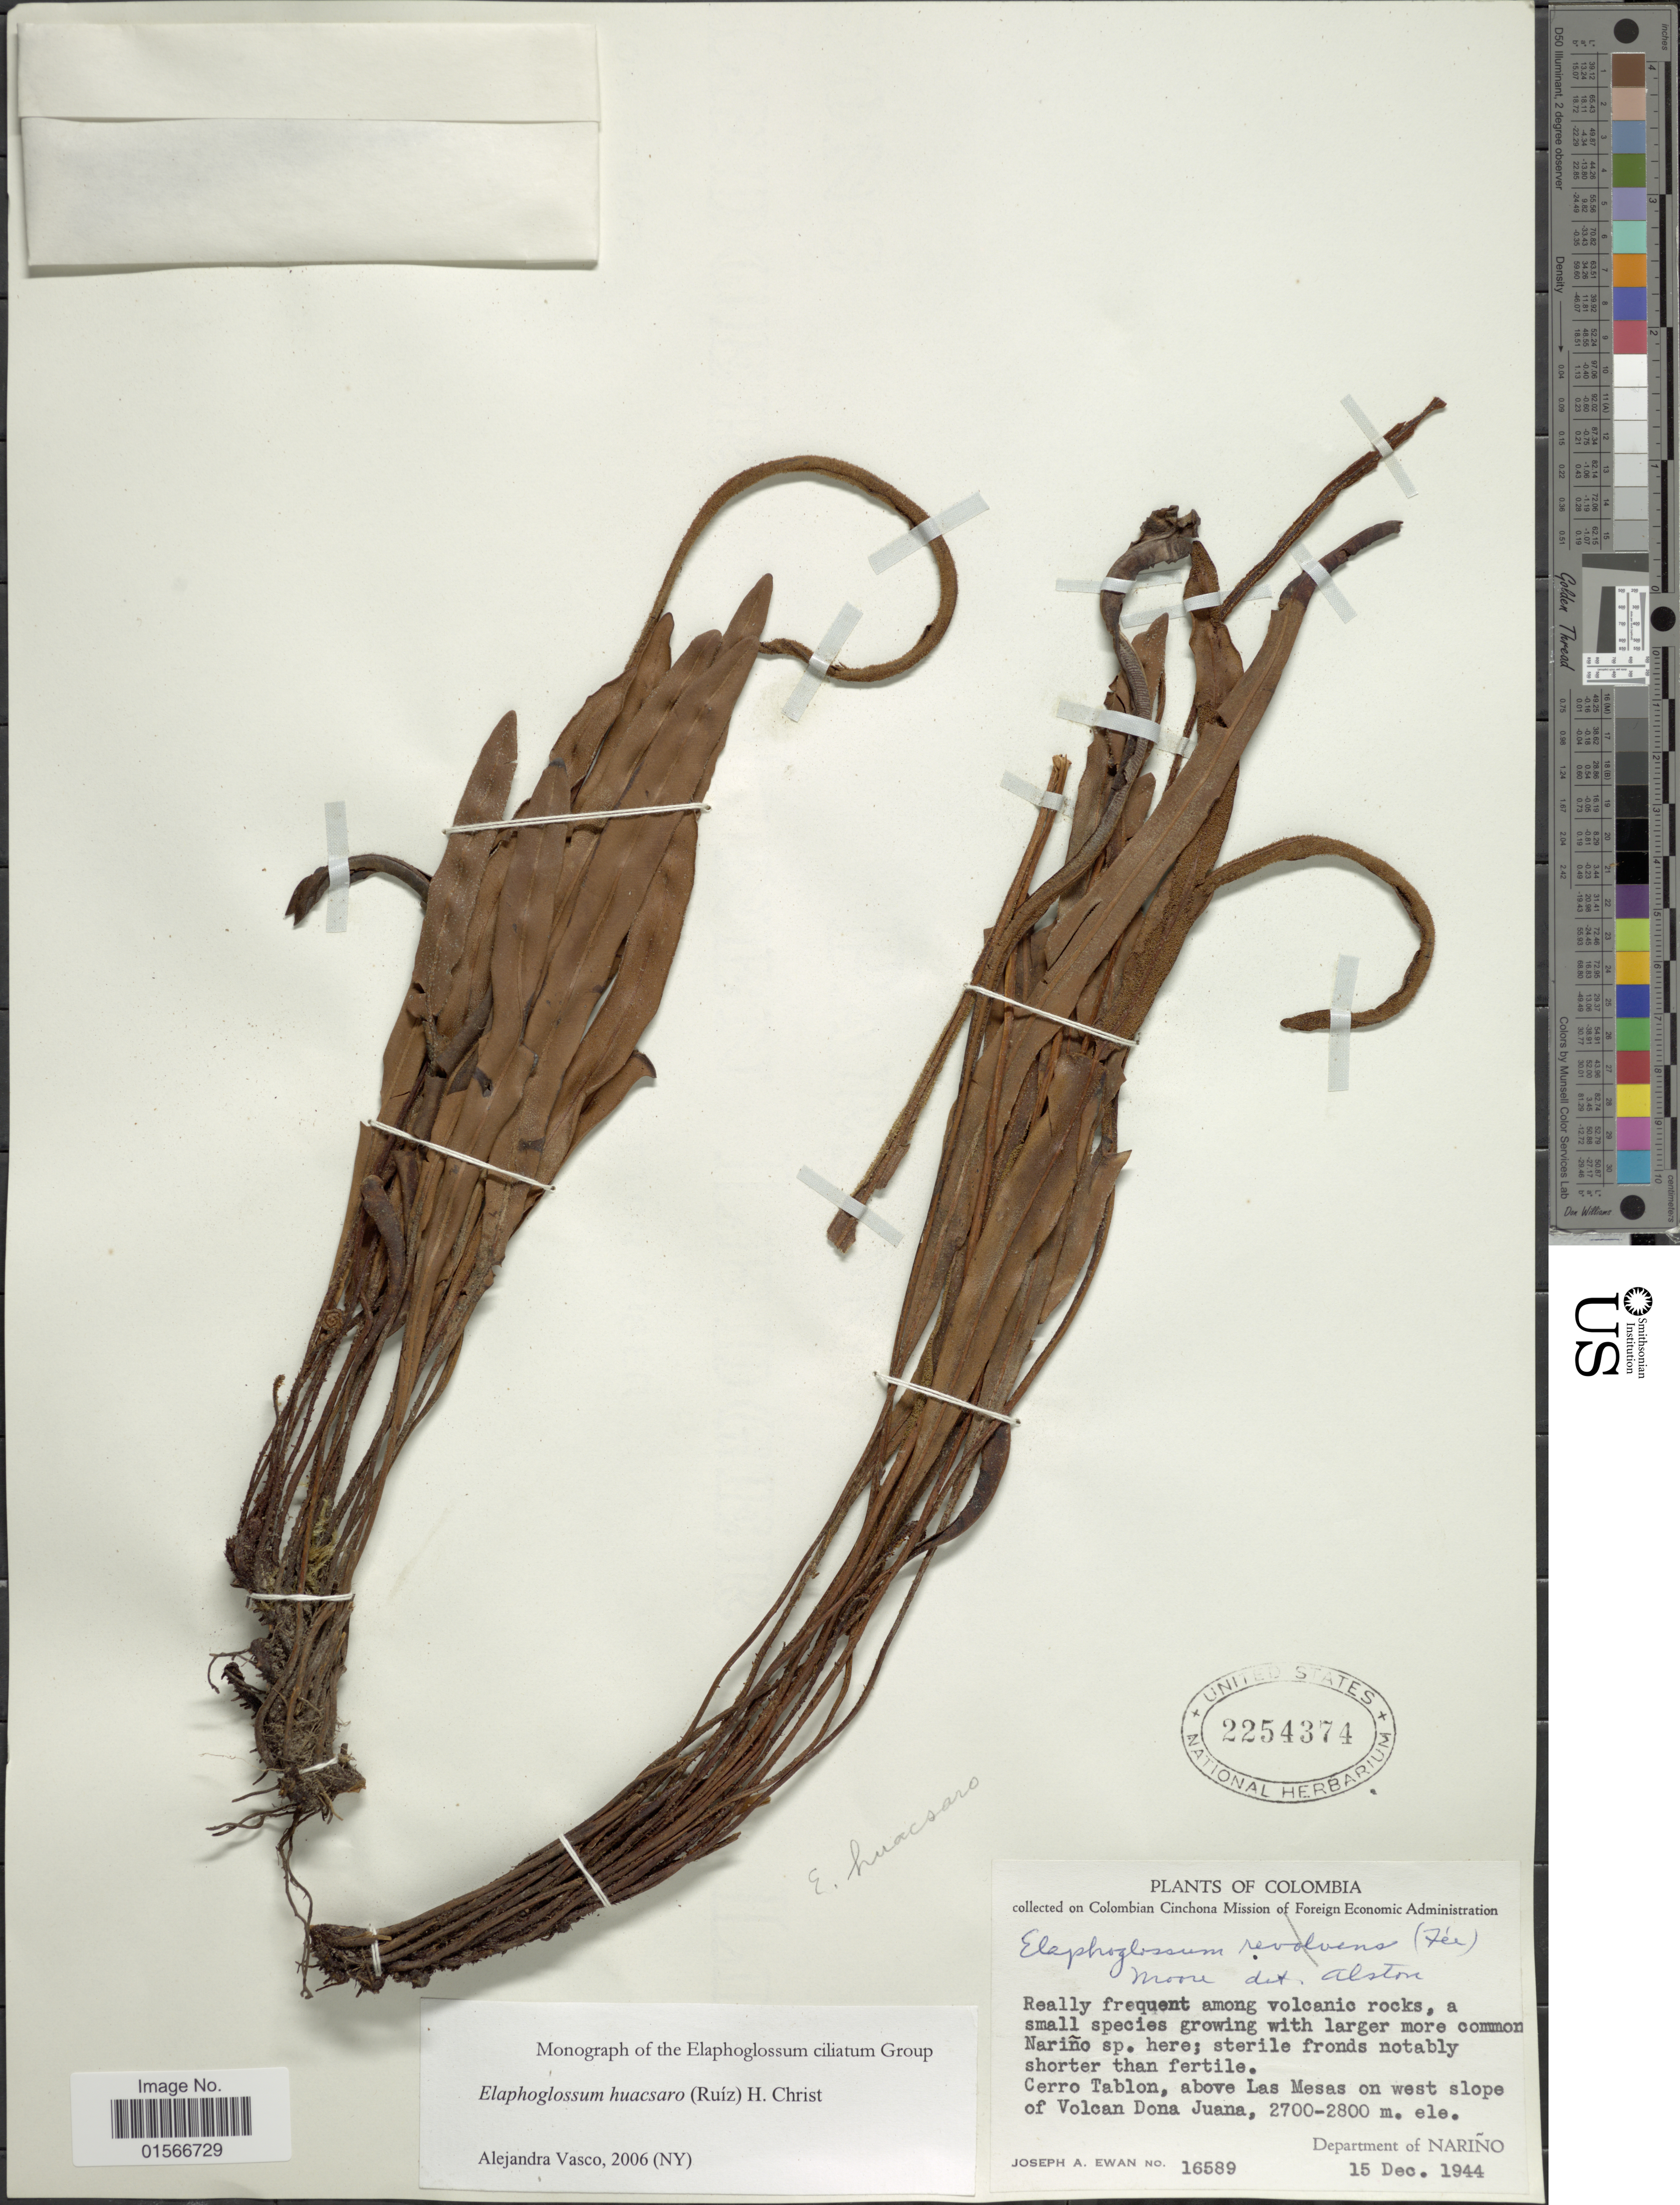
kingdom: Plantae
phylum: Tracheophyta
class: Polypodiopsida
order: Polypodiales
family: Dryopteridaceae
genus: Elaphoglossum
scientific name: Elaphoglossum huacsaro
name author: (Ruiz) Christ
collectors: J. A. Ewan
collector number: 16589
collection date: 1944-12-15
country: Colombia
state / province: Nariño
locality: Cerro Tablon, above Las Mesas on west slope of Volcan Dona Juana, Department of Nariño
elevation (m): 2700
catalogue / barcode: US 2254374